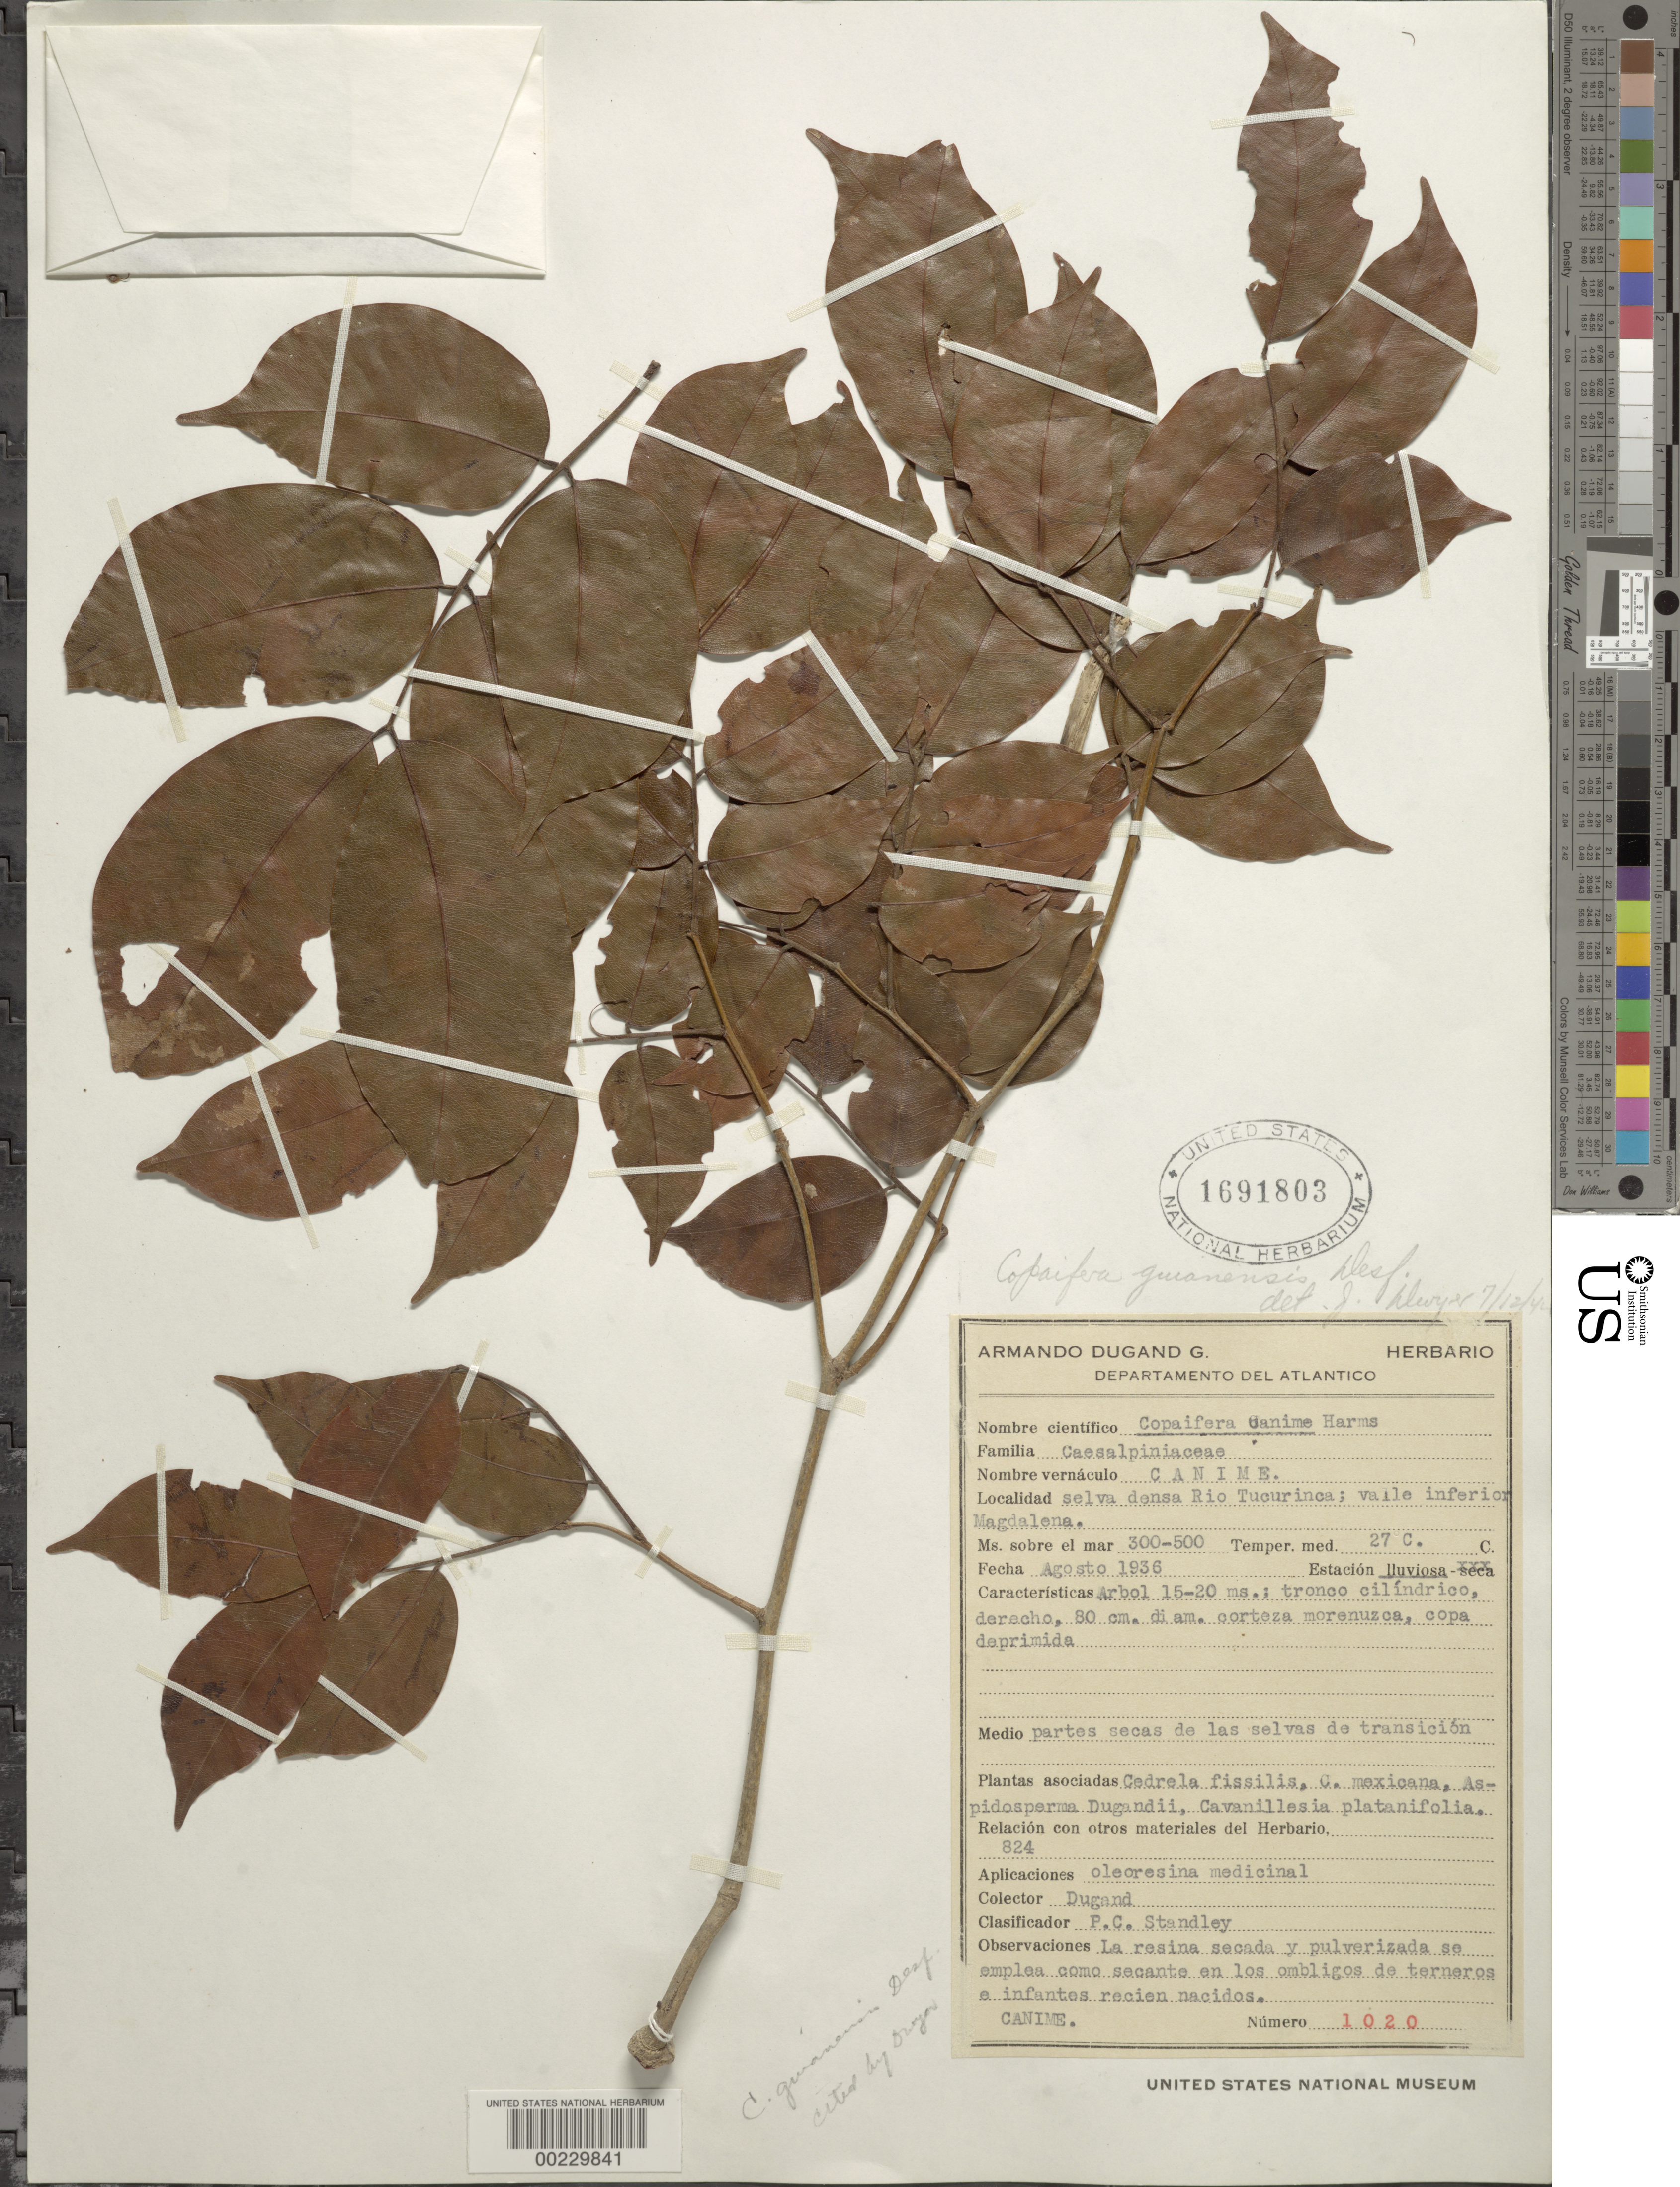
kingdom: Plantae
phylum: Tracheophyta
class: Magnoliopsida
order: Fabales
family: Fabaceae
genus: Copaifera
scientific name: Copaifera guyanensis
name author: Desf.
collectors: A. Dugand G.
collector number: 1020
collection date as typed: Aug 1936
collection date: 1936-08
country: Colombia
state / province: Atlántico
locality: Rio Tucurinca; Valley below Magdalena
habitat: Dense woods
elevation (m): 300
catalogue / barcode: US 1691803